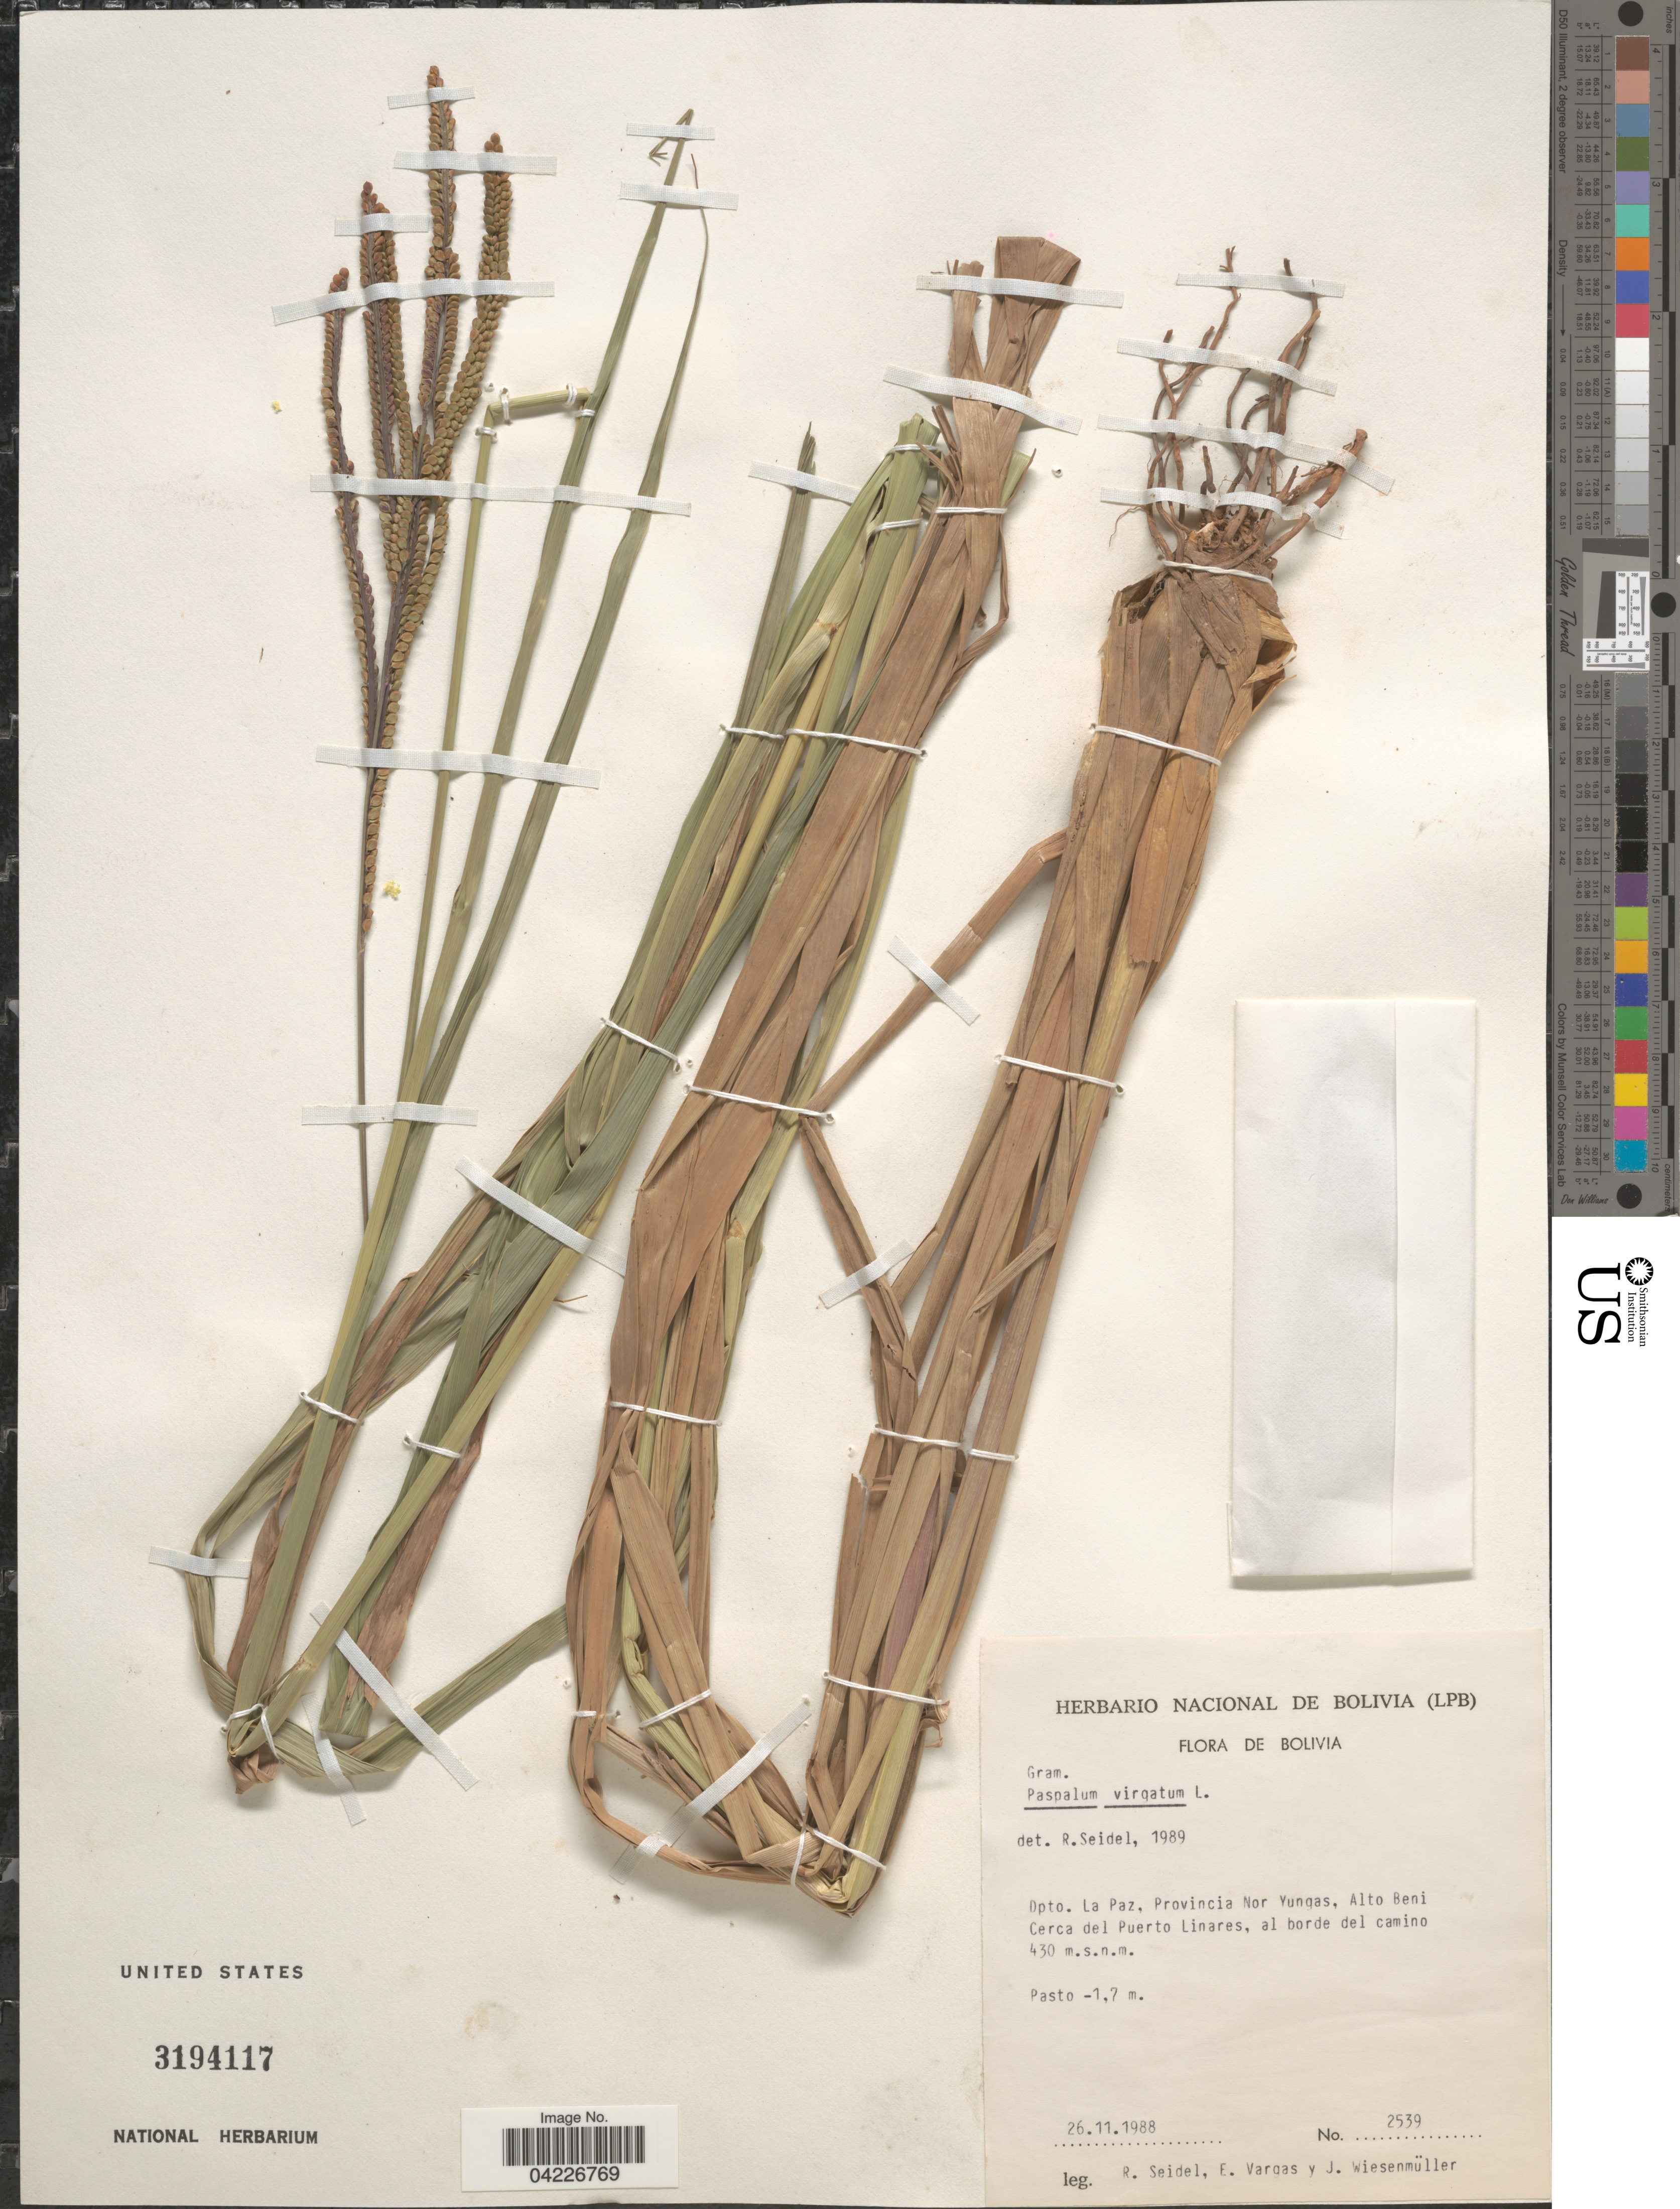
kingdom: Plantae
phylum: Tracheophyta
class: Liliopsida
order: Poales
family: Poaceae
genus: Paspalum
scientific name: Paspalum virgatum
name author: L.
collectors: R. Seidel, E. Vargas & J. Wiesenmüller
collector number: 2539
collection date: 1988-11-26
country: Bolivia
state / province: La Paz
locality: Depto. La Paz, Provincia Nor Yungas, Alto Beni. Cerca del Puerto Linares, al borde del camino.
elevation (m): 430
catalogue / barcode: US 3194117